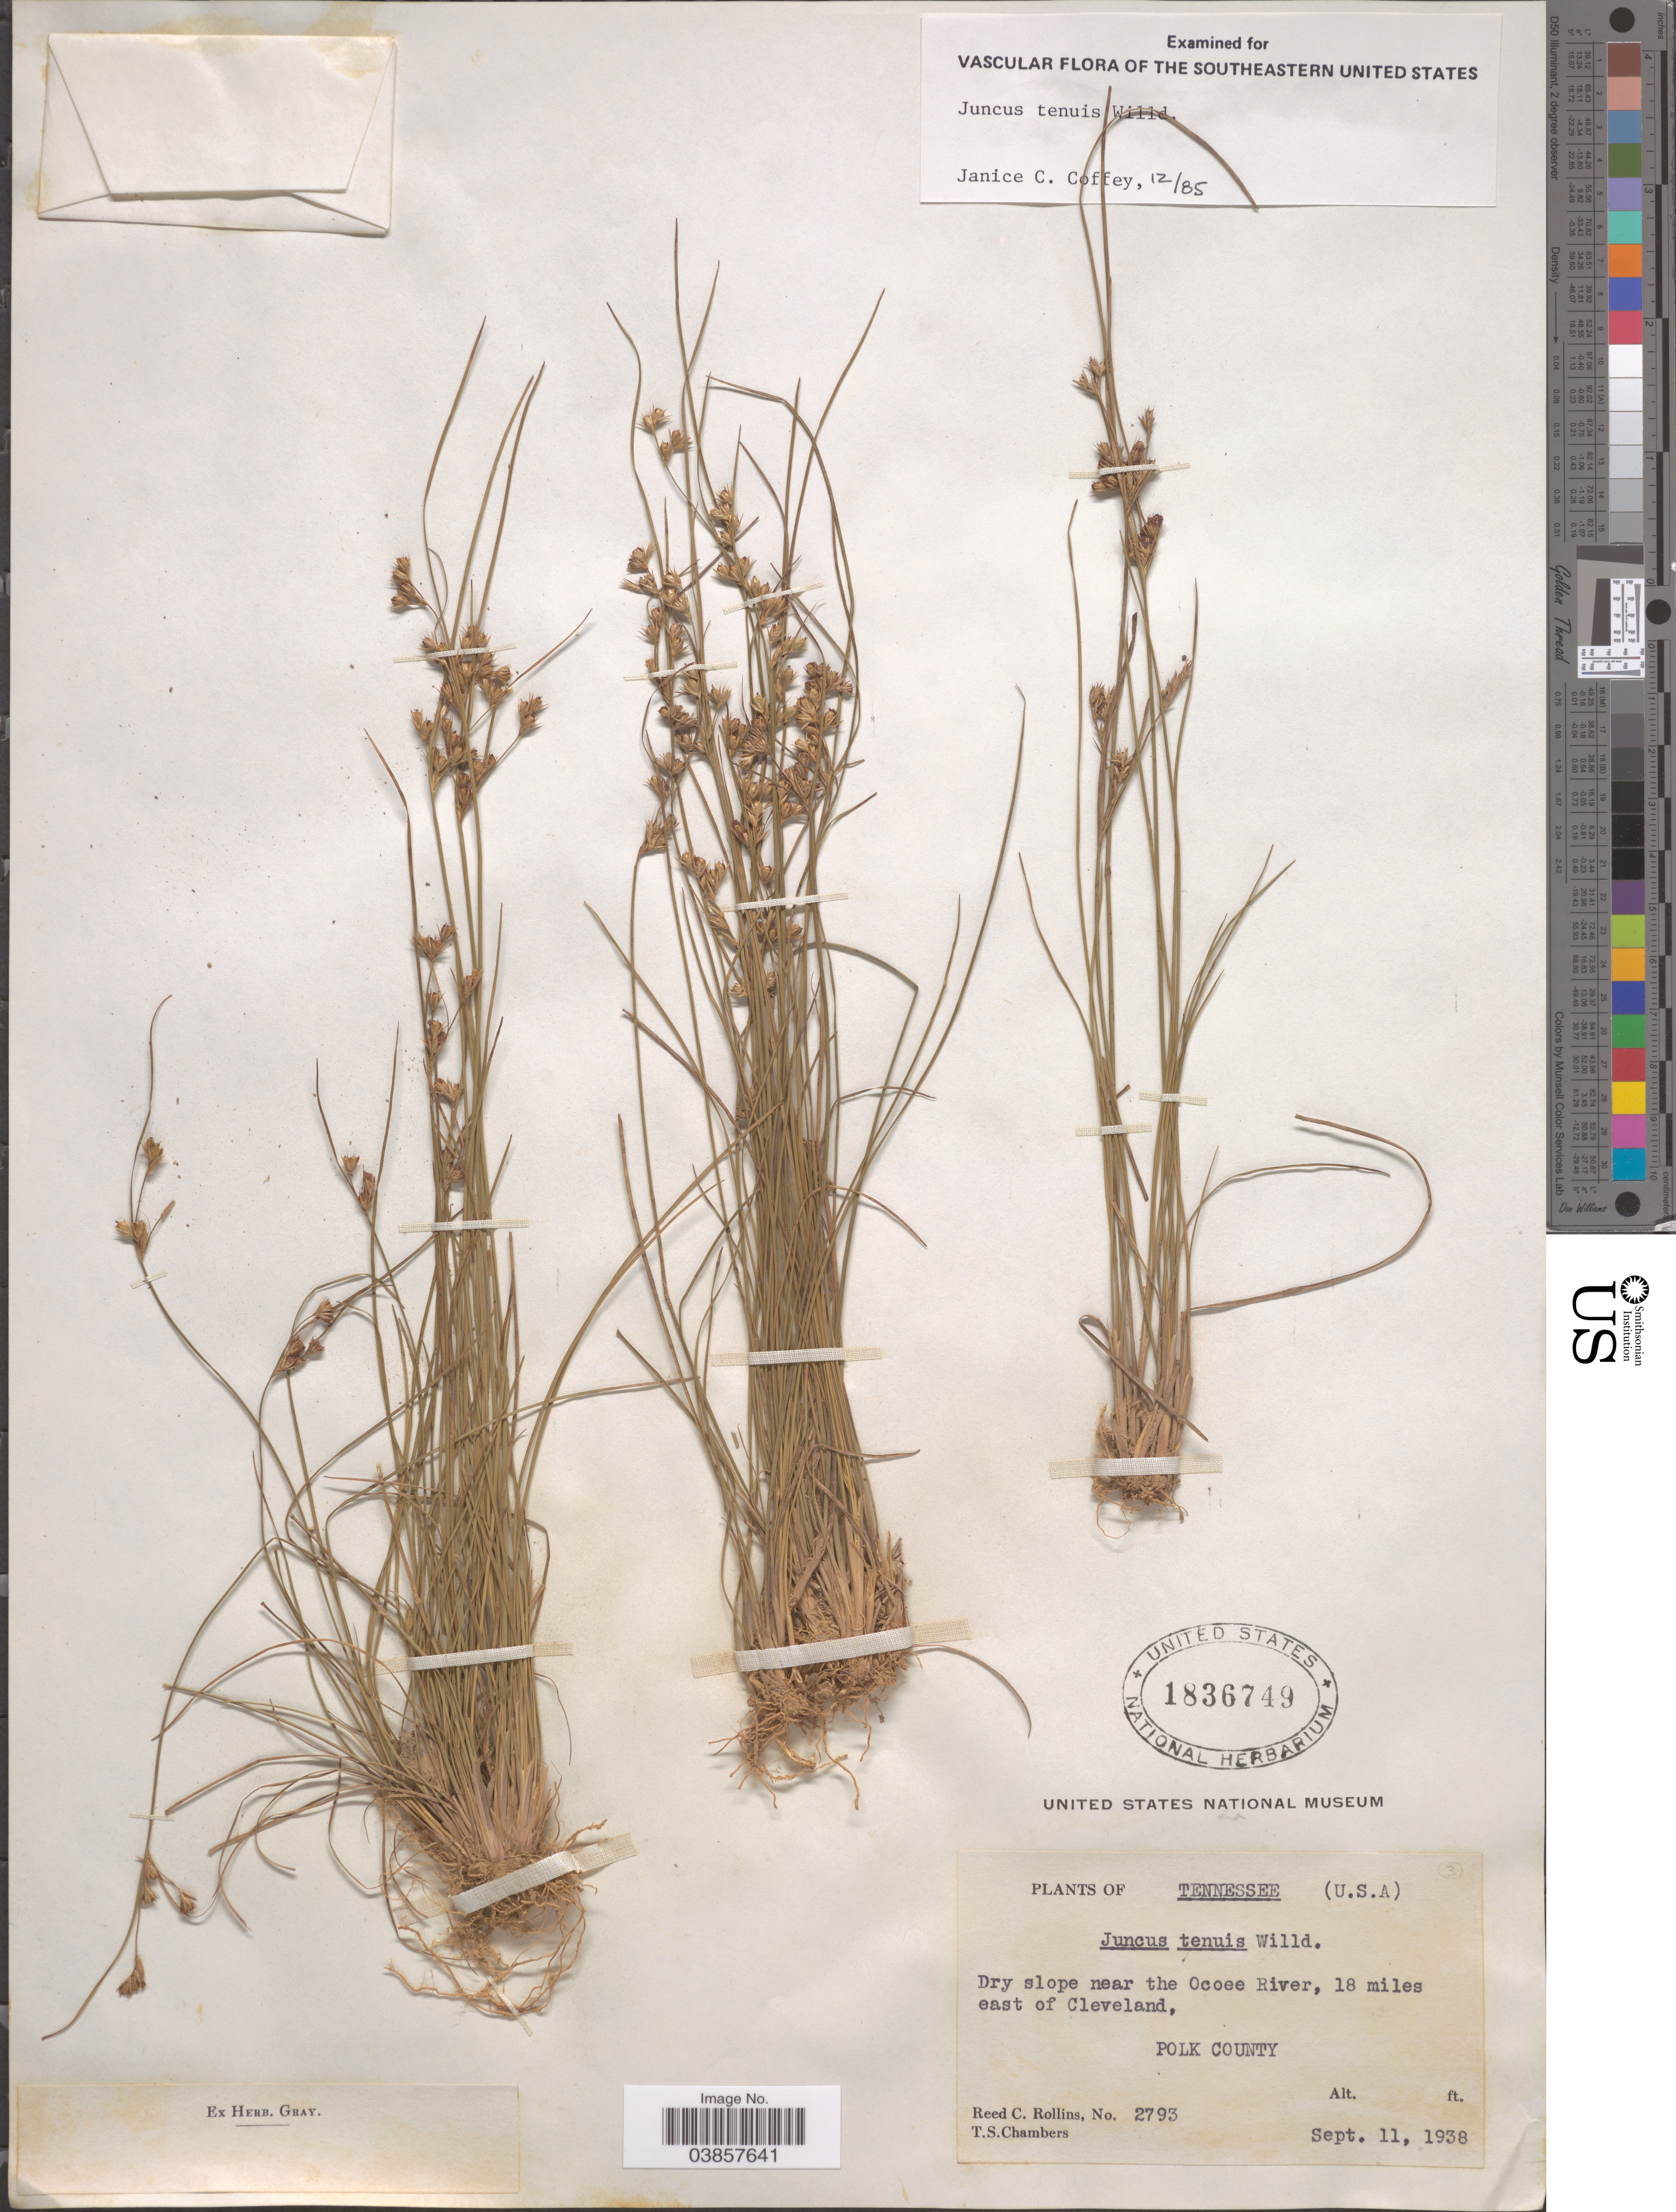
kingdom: Plantae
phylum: Tracheophyta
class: Liliopsida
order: Poales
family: Juncaceae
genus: Juncus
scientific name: Juncus tenuis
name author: Willd.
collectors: R. C. Rollins & T. Chambers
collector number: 2793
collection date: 1938-09-11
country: United States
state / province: Tennessee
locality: Near the Ocoee River, 18 miles east of Cleveland, Polk County.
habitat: dry slope near river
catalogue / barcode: US 1836749